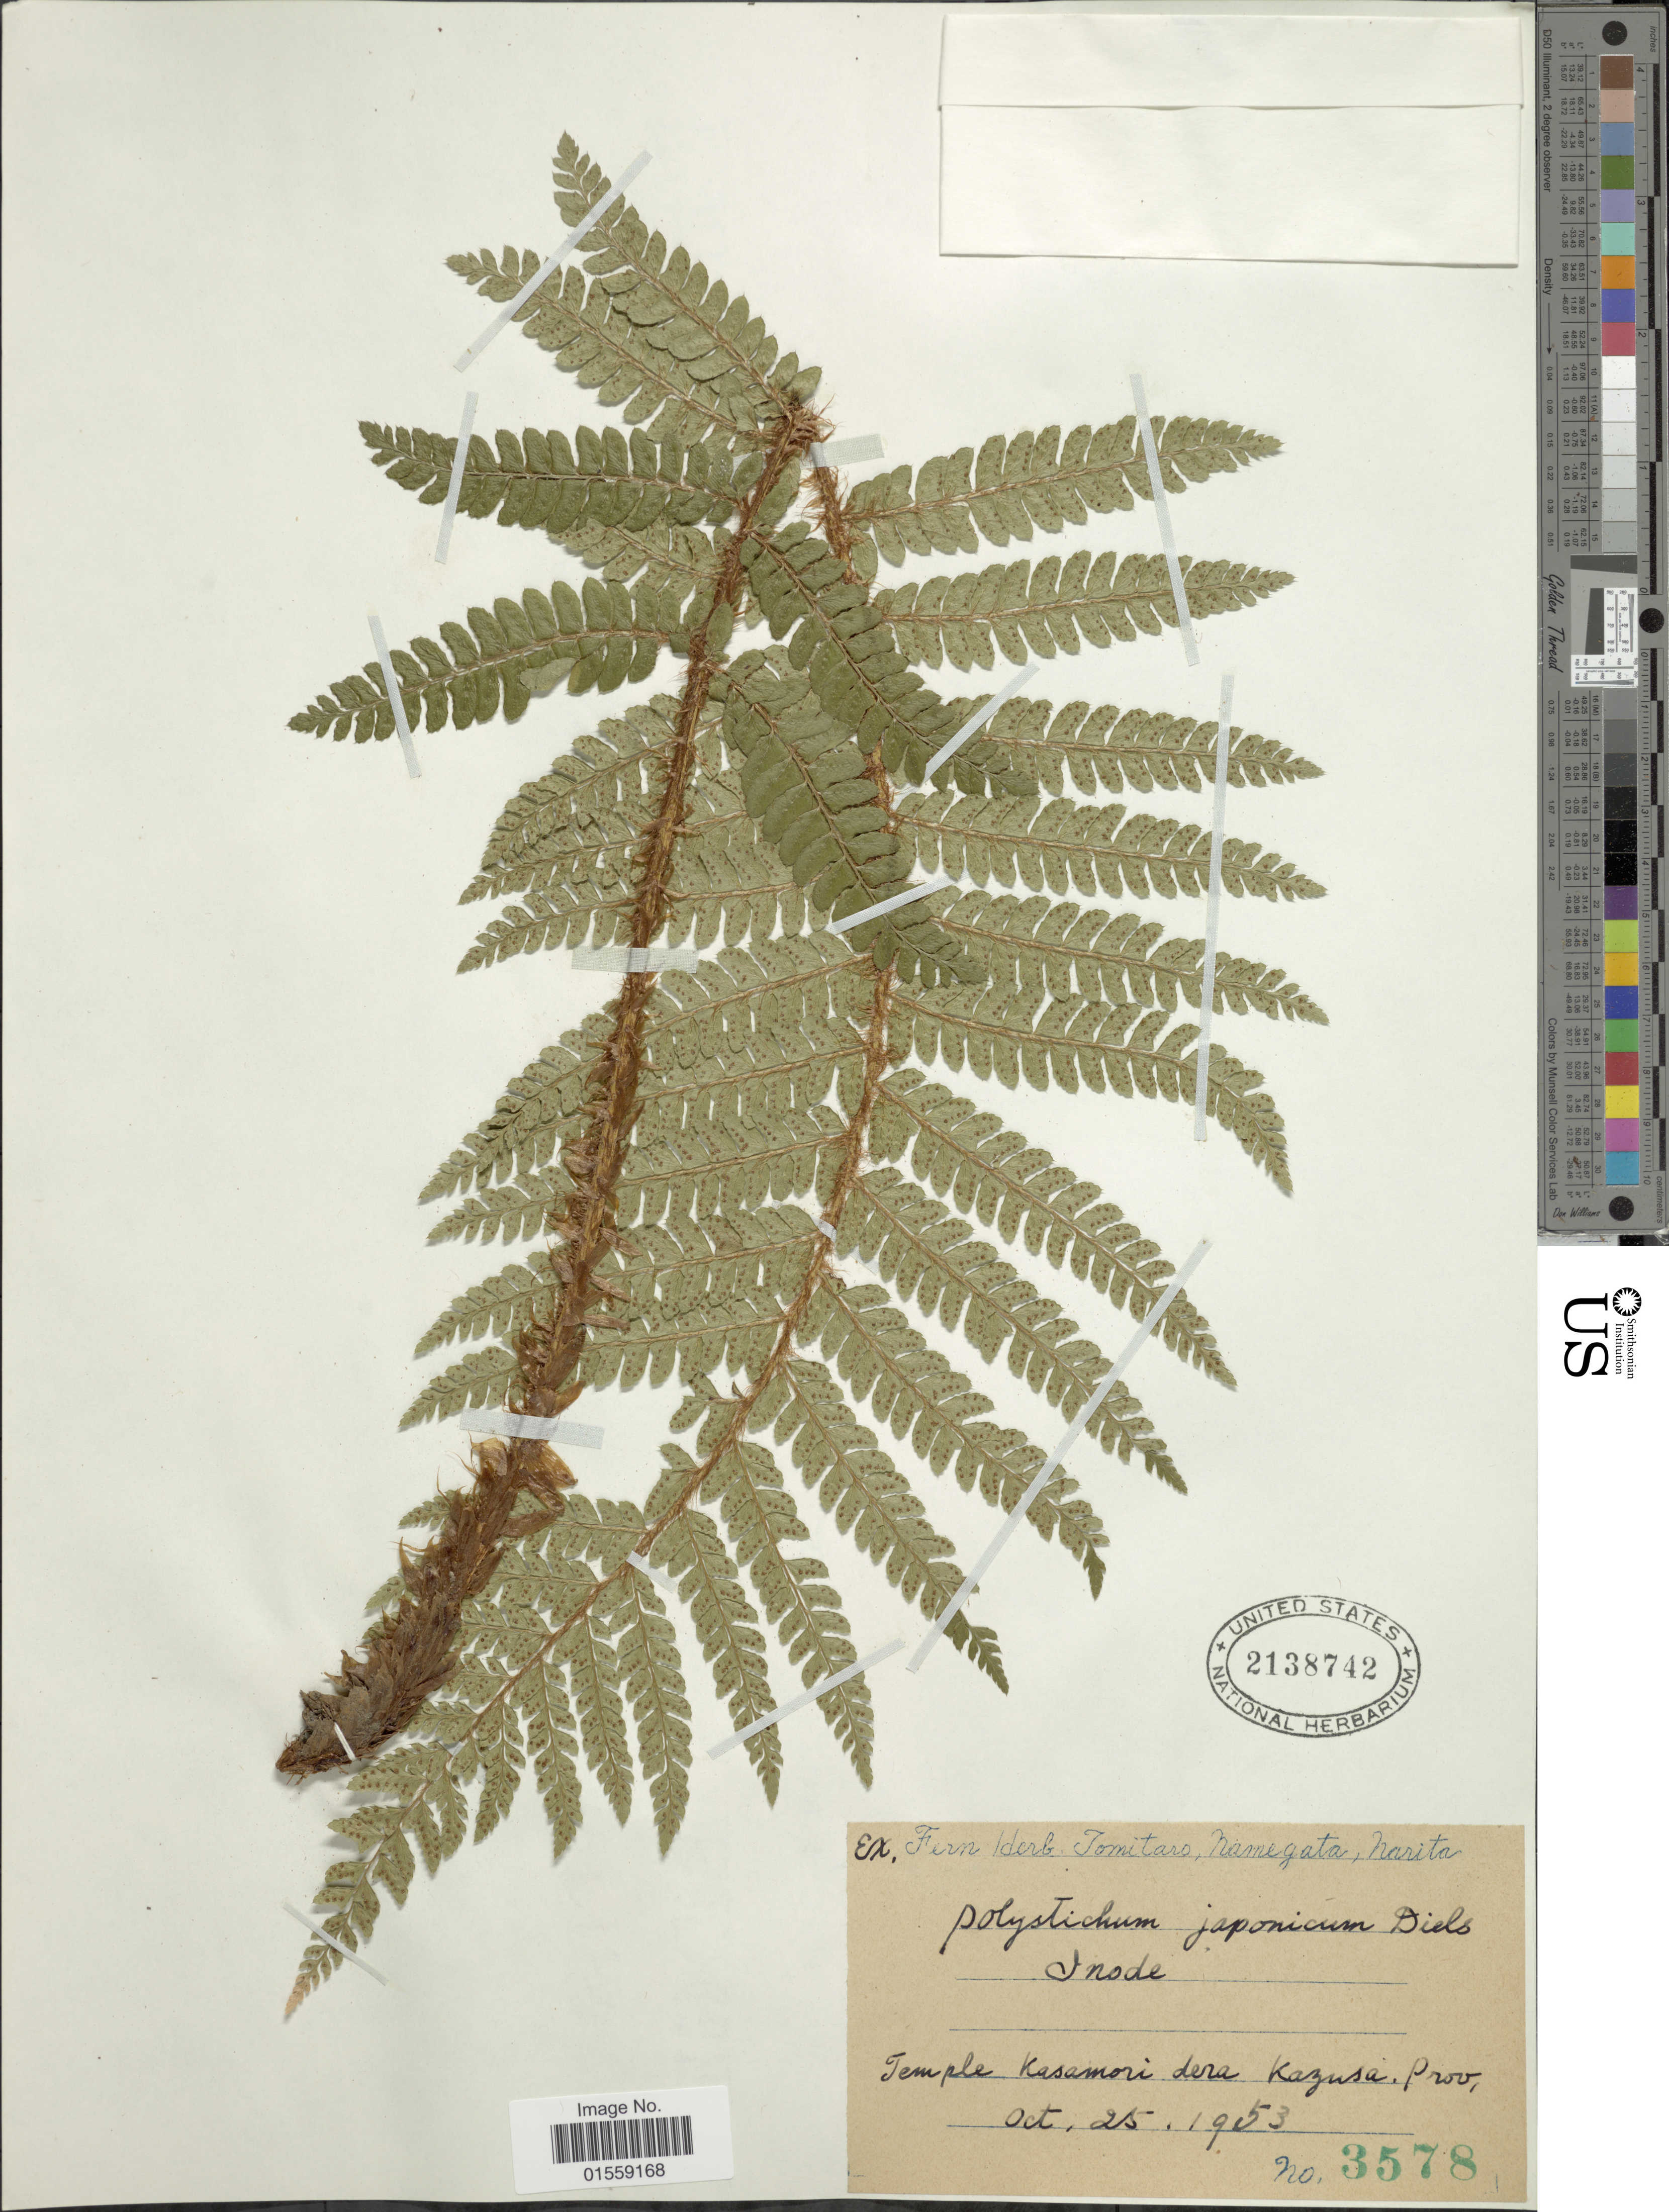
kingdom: Plantae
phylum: Tracheophyta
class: Polypodiopsida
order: Polypodiales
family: Dryopteridaceae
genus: Polystichum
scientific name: Polystichum japonicum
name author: Diels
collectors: ex herb. Tomitaro Namegata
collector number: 3578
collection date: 1953-10-25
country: Japan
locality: Temple Kasamori dera Kazusa prov.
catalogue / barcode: US 2138742